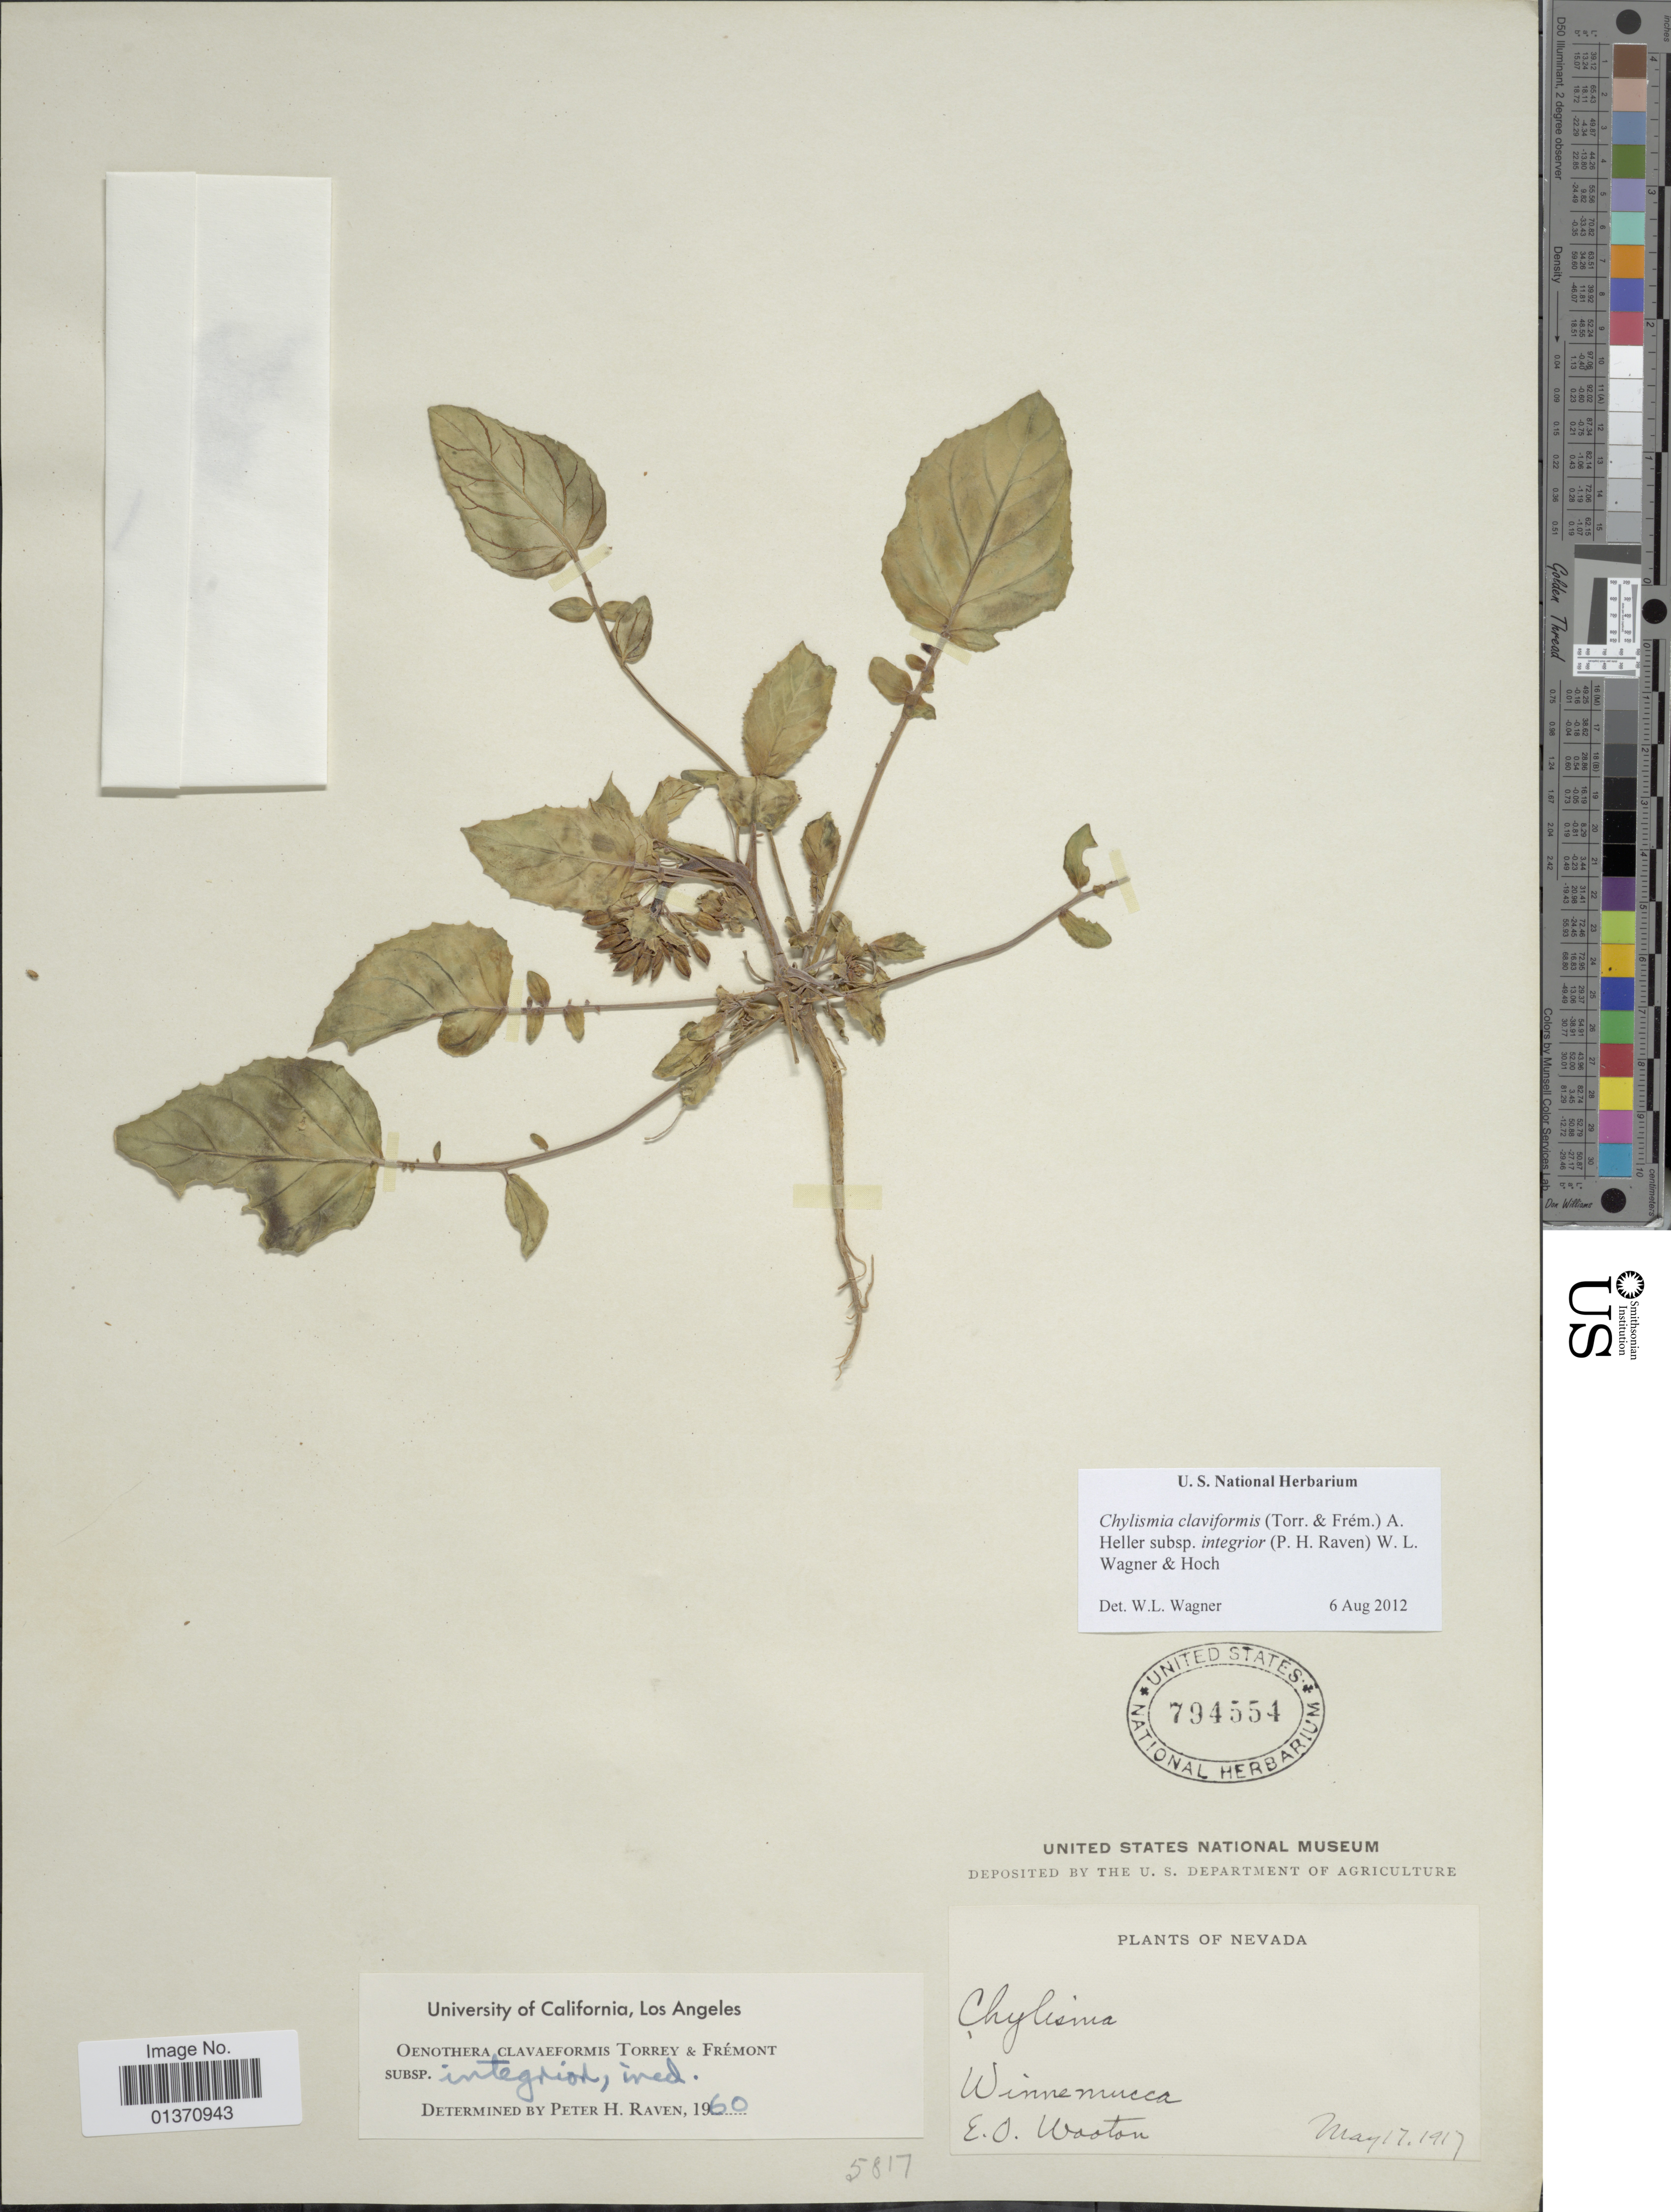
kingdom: Plantae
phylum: Tracheophyta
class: Magnoliopsida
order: Myrtales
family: Onagraceae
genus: Chylismia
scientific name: Chylismia claviformis subsp. integrior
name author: (P.H. Raven) W.L. Wagner & Hoch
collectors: E. O. Wooton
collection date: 1917-05-17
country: United States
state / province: Nevada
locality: Winnemucca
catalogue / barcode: US 794554